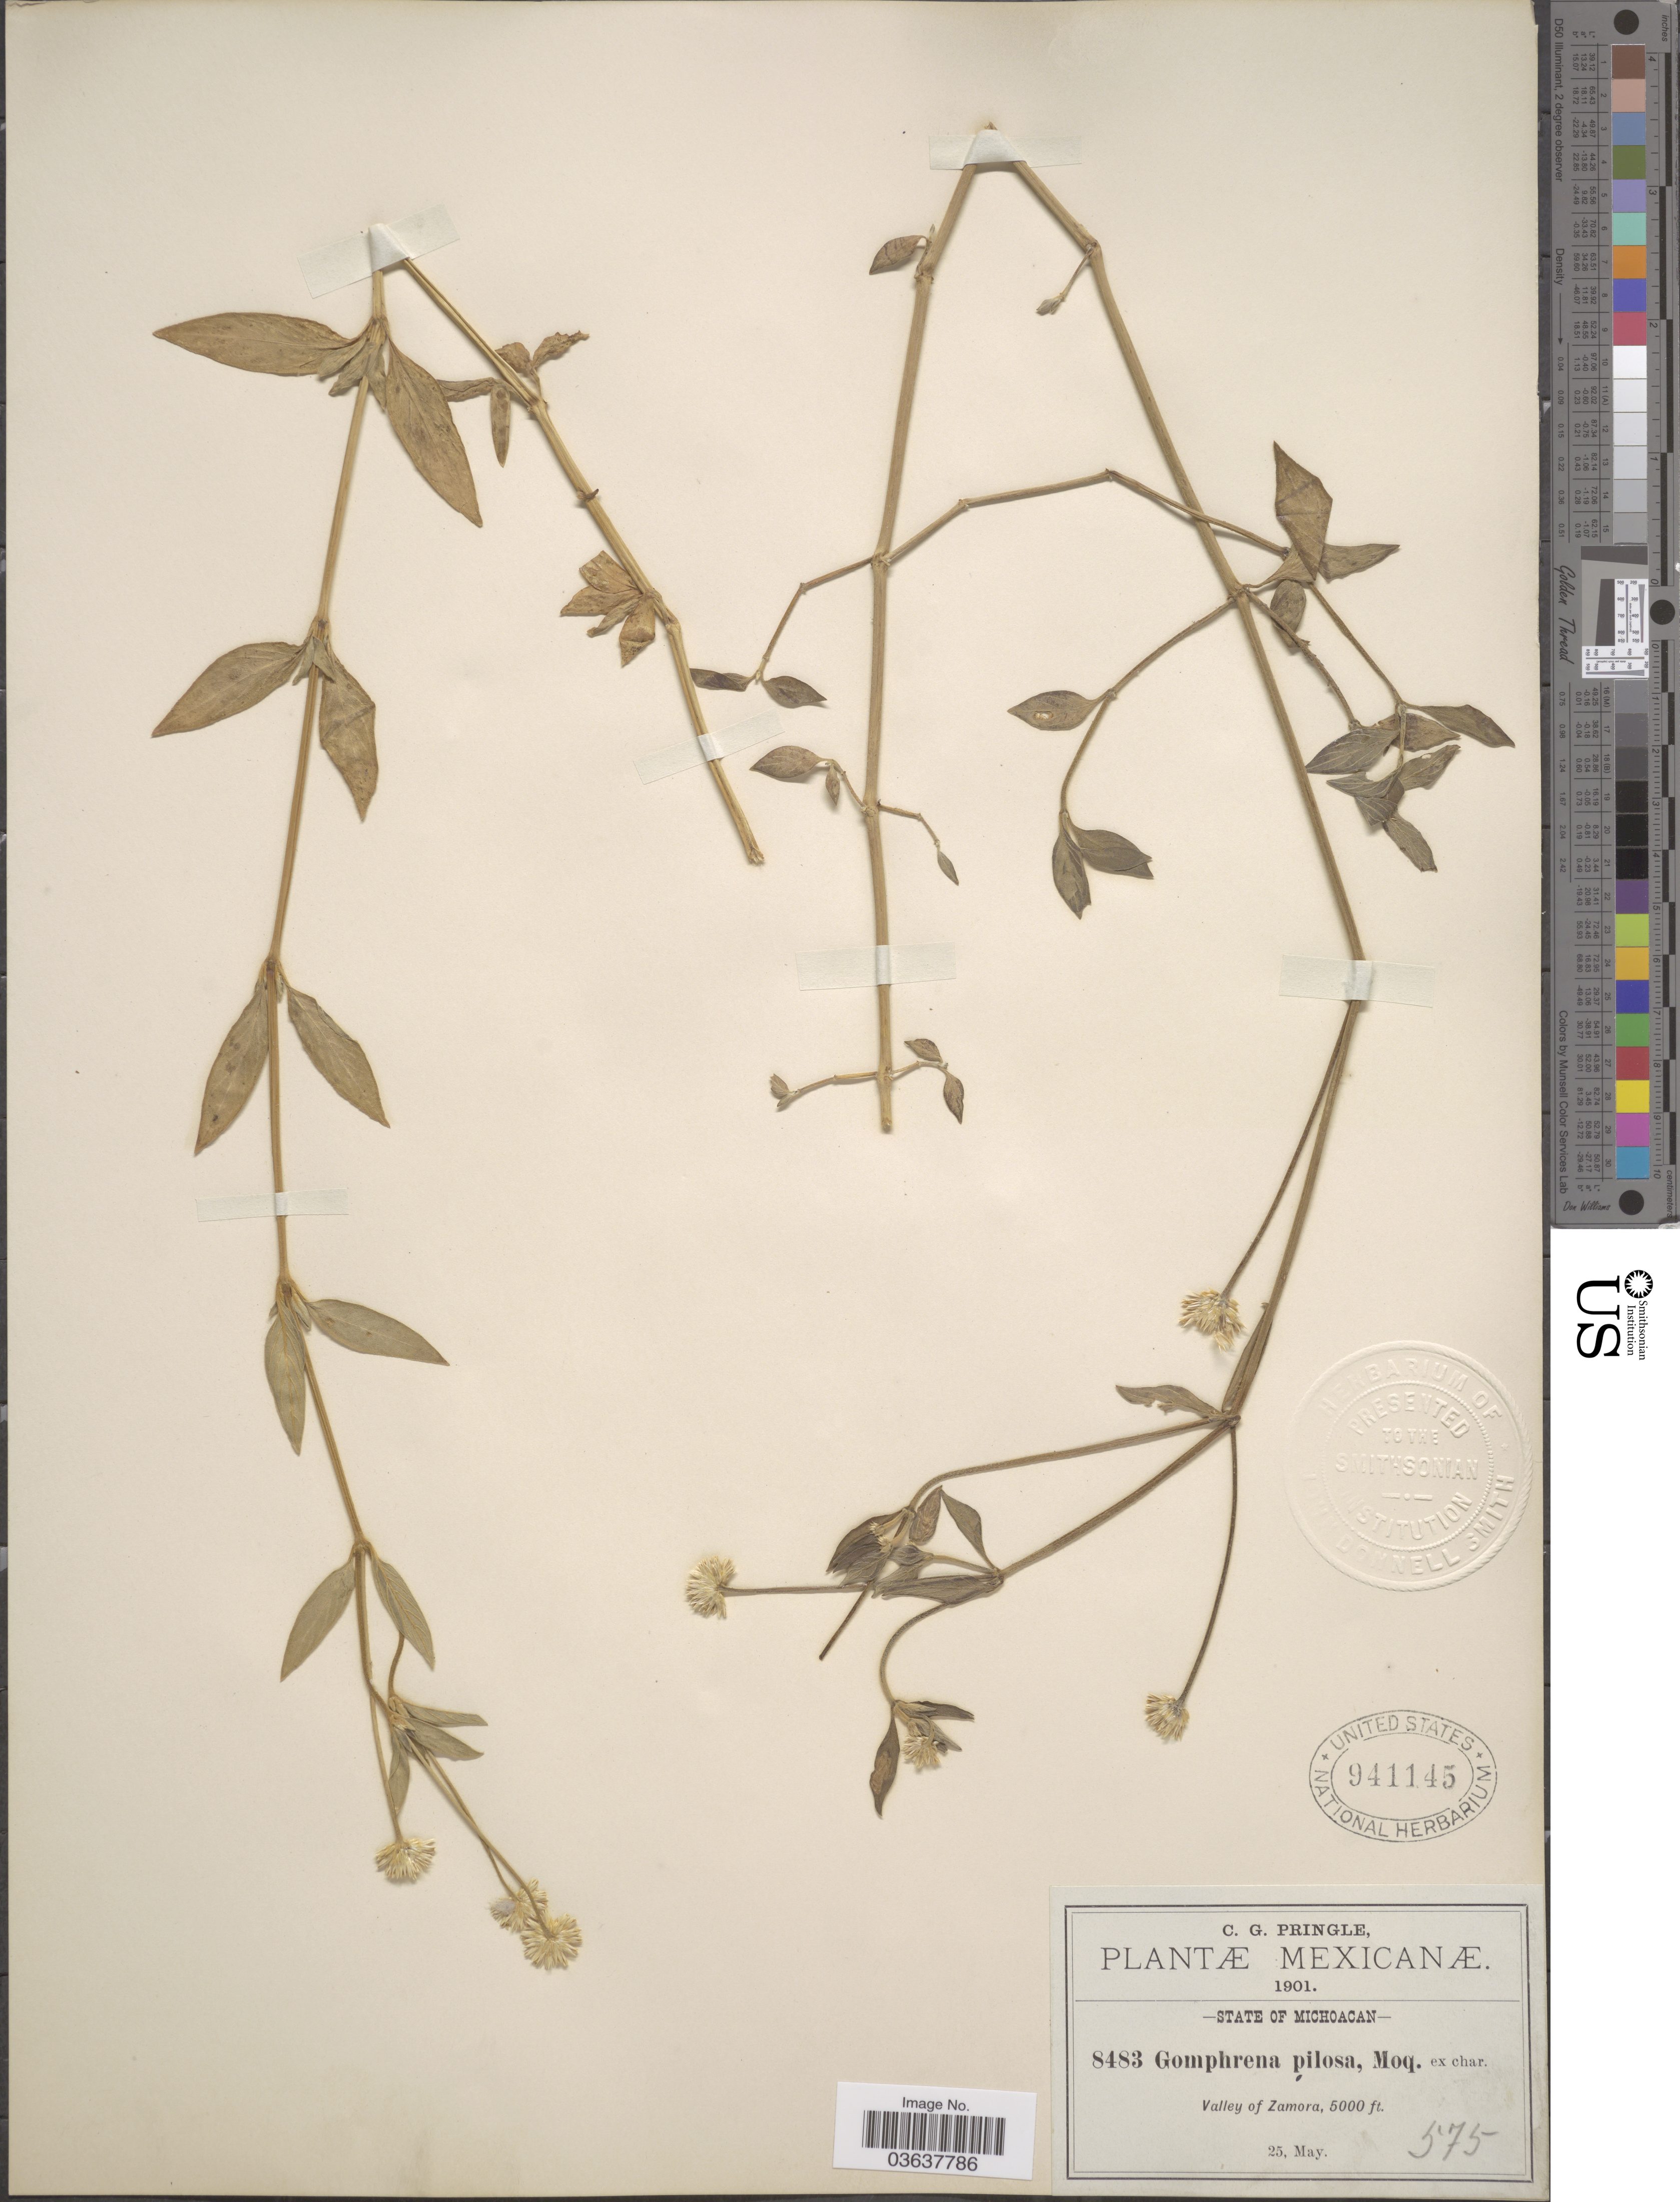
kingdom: Plantae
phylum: Tracheophyta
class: Magnoliopsida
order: Caryophyllales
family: Amaranthaceae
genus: Gomphrena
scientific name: Gomphrena pilosa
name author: (M. Martens & Galeotti) Moq.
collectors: C. G. Pringle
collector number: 8483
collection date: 1901-05-25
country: Mexico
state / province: Michoacán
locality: Valley of Zamora.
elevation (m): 1524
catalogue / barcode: US 941145